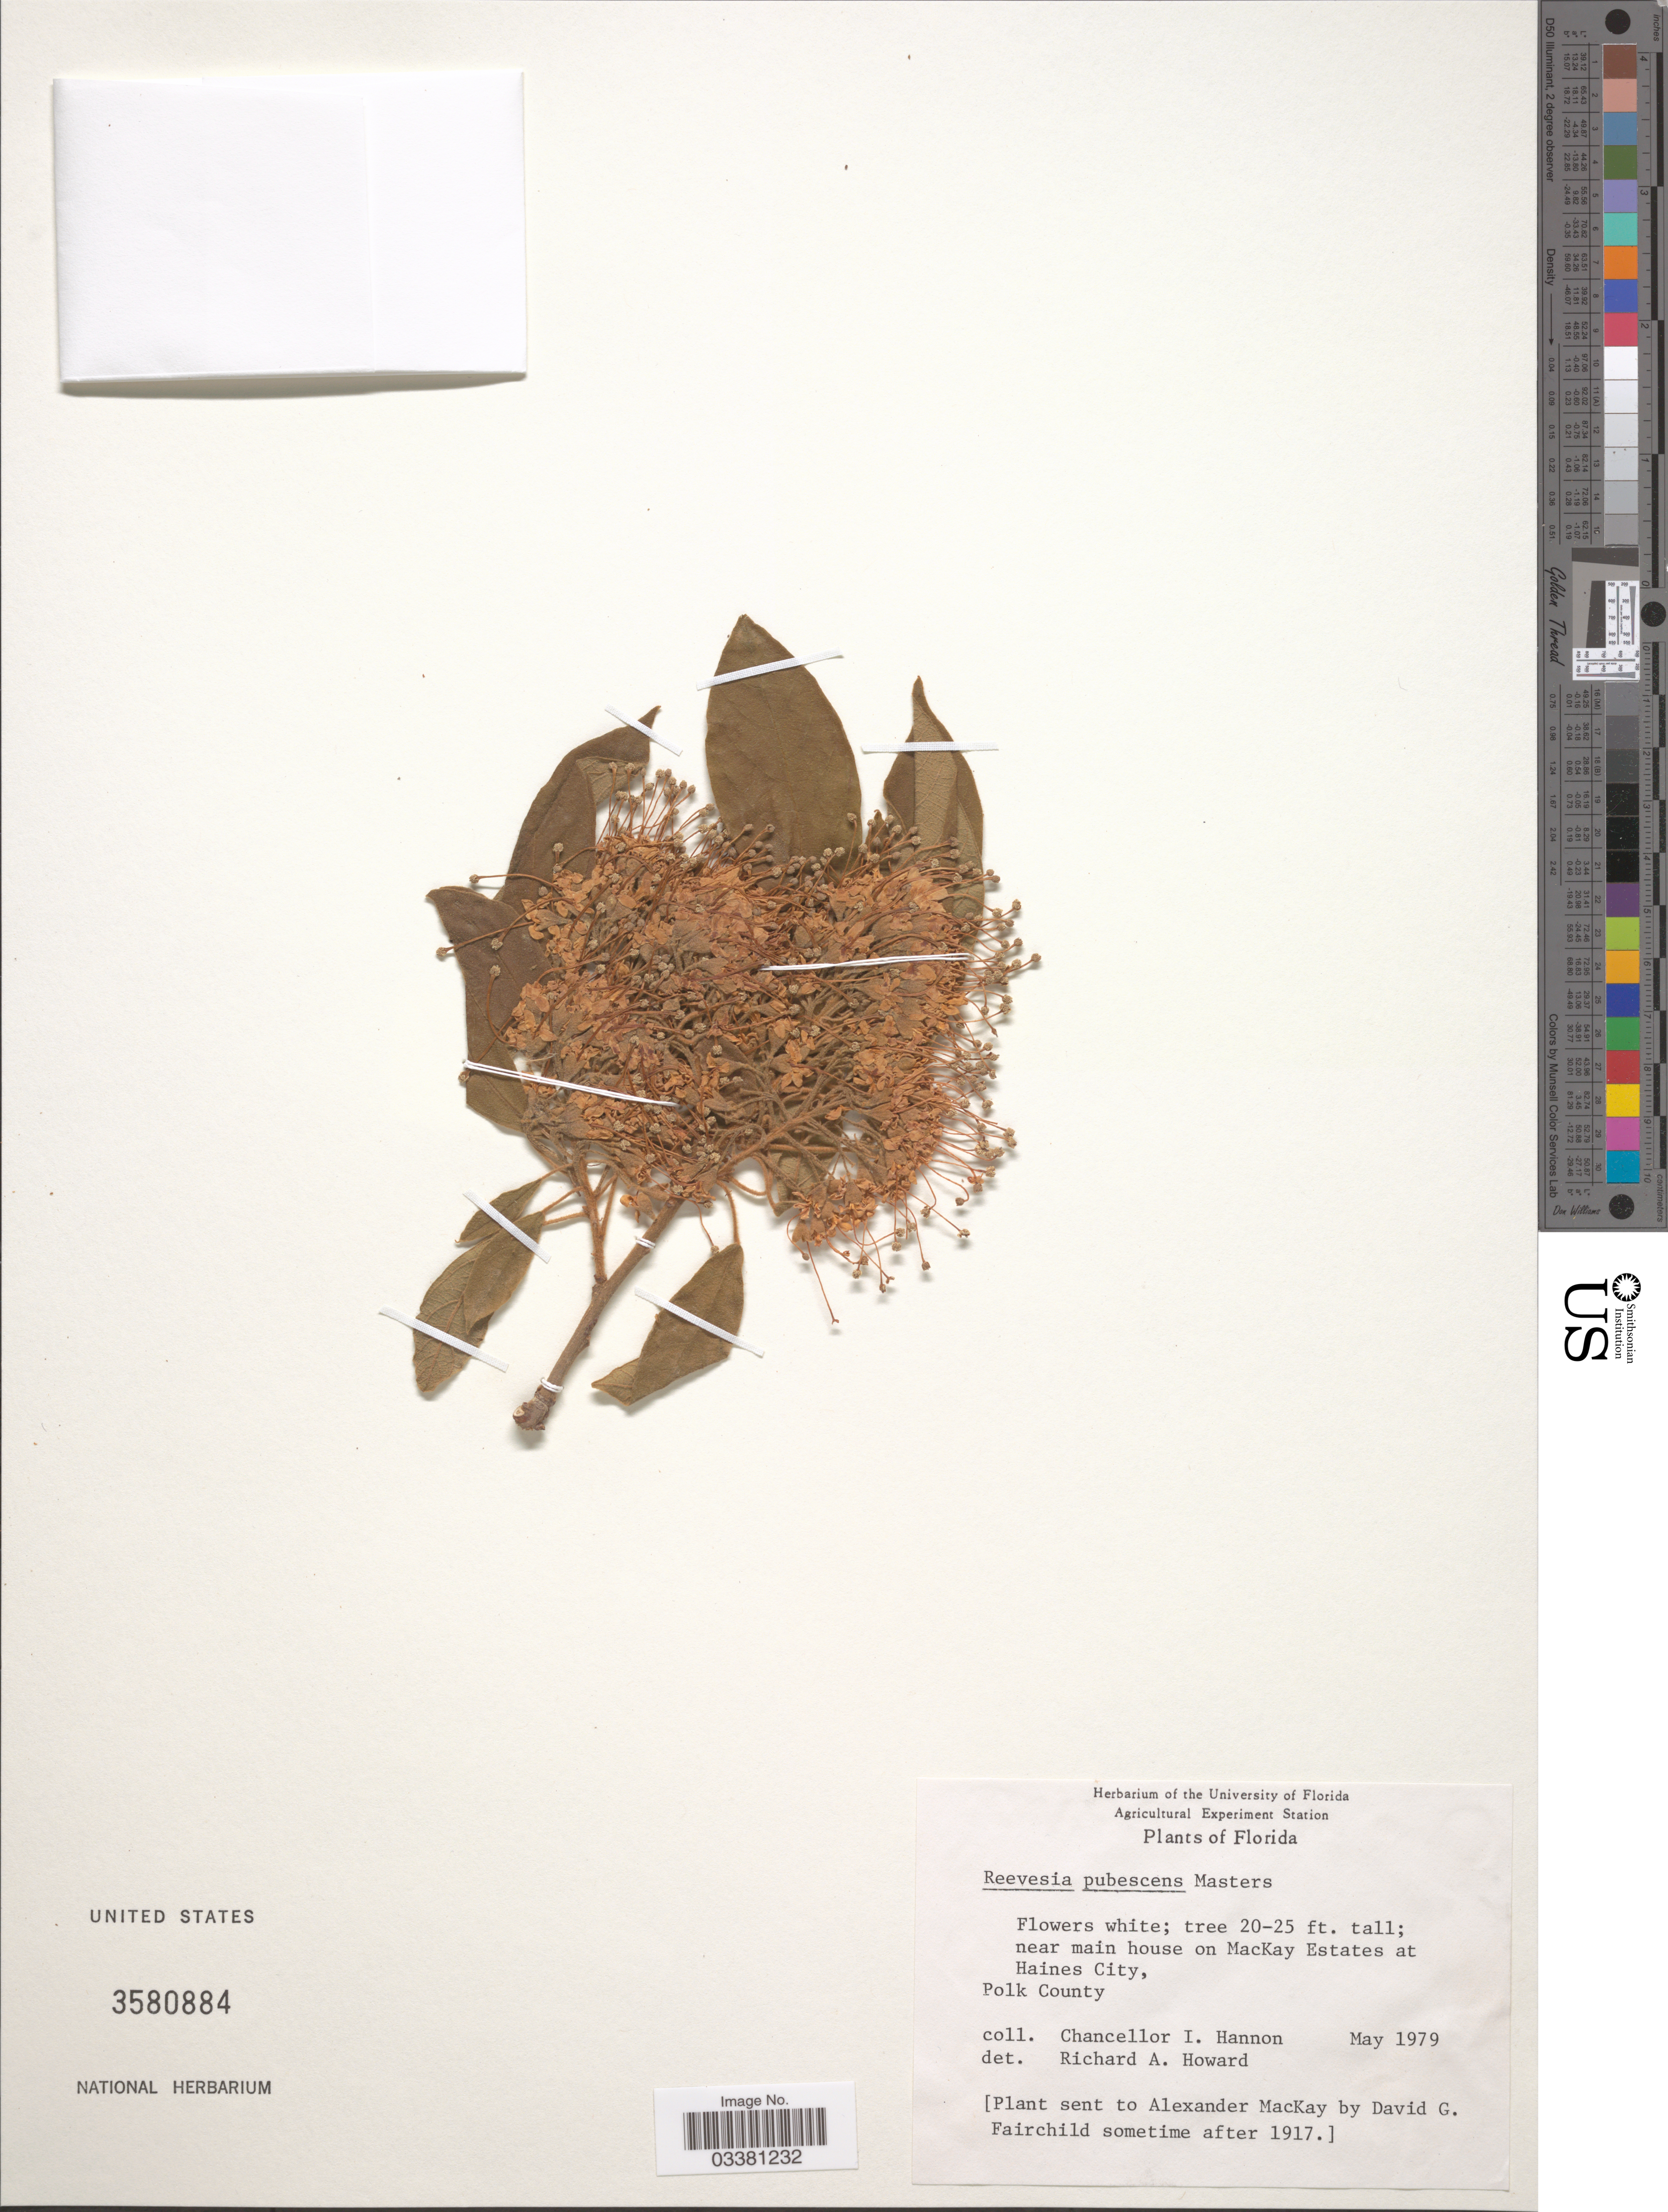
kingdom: Plantae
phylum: Tracheophyta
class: Magnoliopsida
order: Malvales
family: Malvaceae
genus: Reevesia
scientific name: Reevesia pubescens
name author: Mast.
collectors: C. Hannon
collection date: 1979-05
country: United States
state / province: Florida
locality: Near main house on MacKay Estates at Haines City, Polk County.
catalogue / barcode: US 3580884